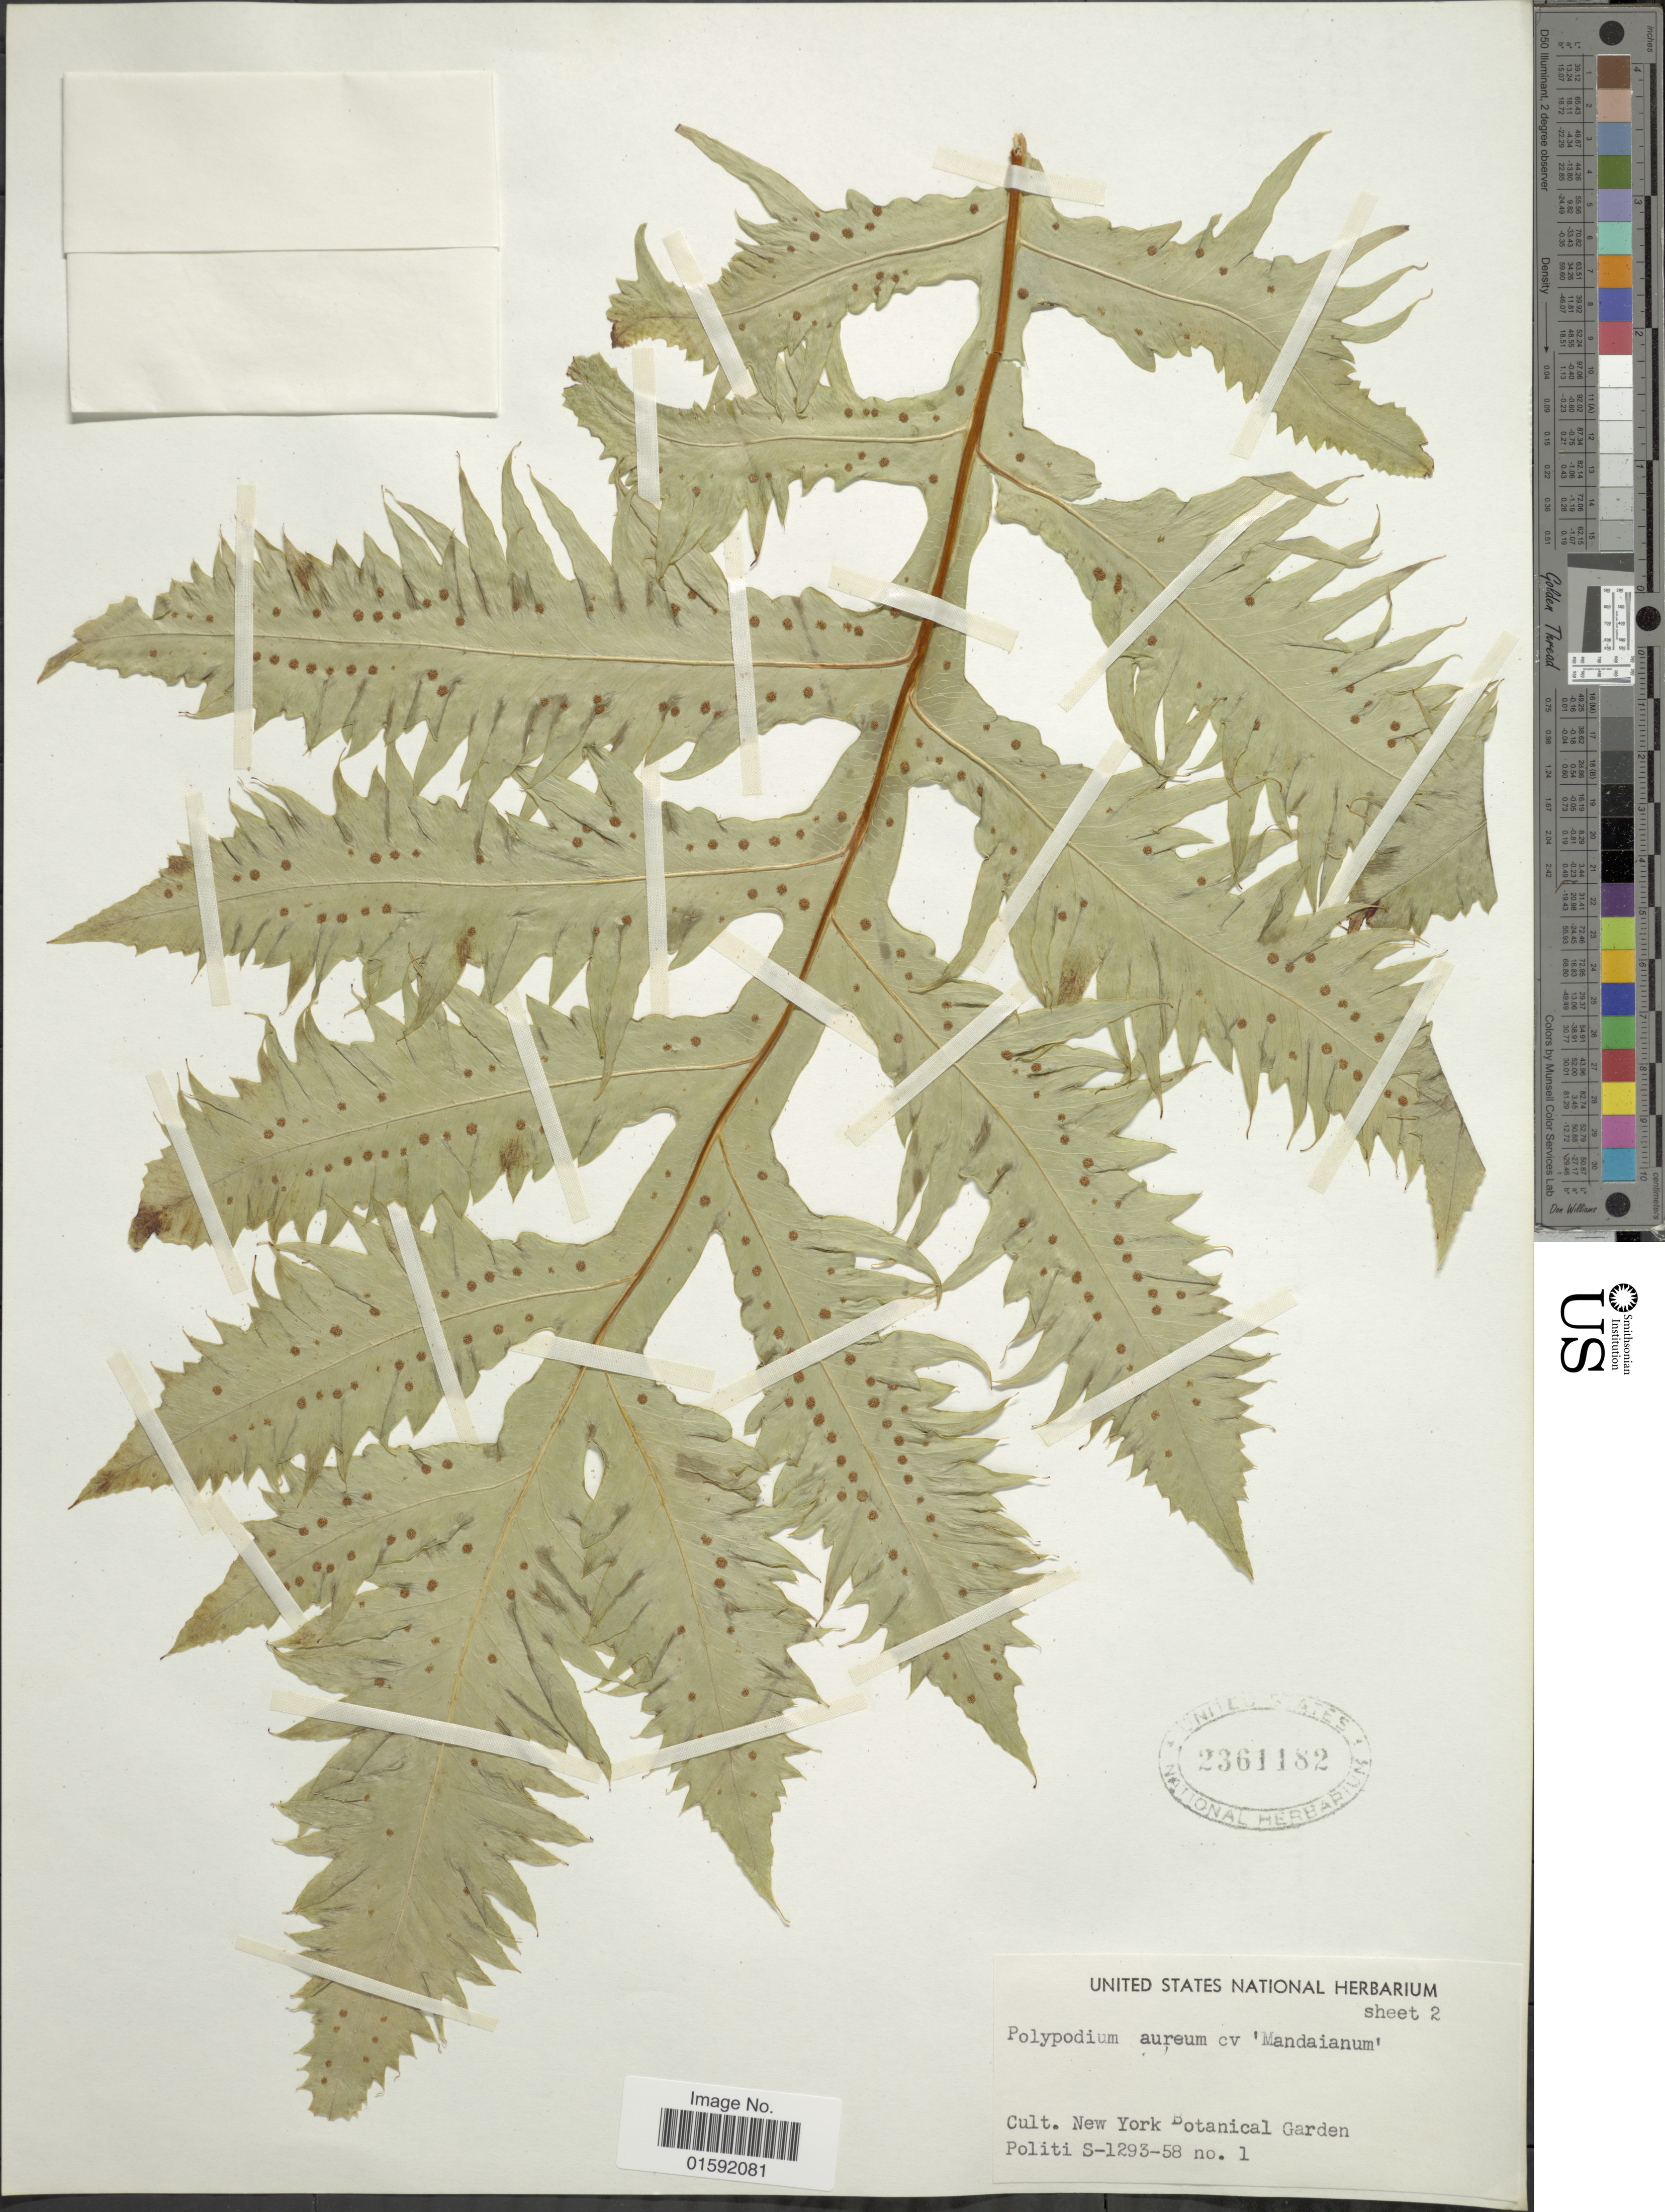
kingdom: Plantae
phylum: Tracheophyta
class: Polypodiopsida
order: Polypodiales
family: Polypodiaceae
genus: Phlebodium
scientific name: Phlebodium aureum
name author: (L.) J. Sm.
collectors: L. Politi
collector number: S-1293-58/1?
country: United States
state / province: New York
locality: New York Botanical Garden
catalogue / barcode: US 2361182